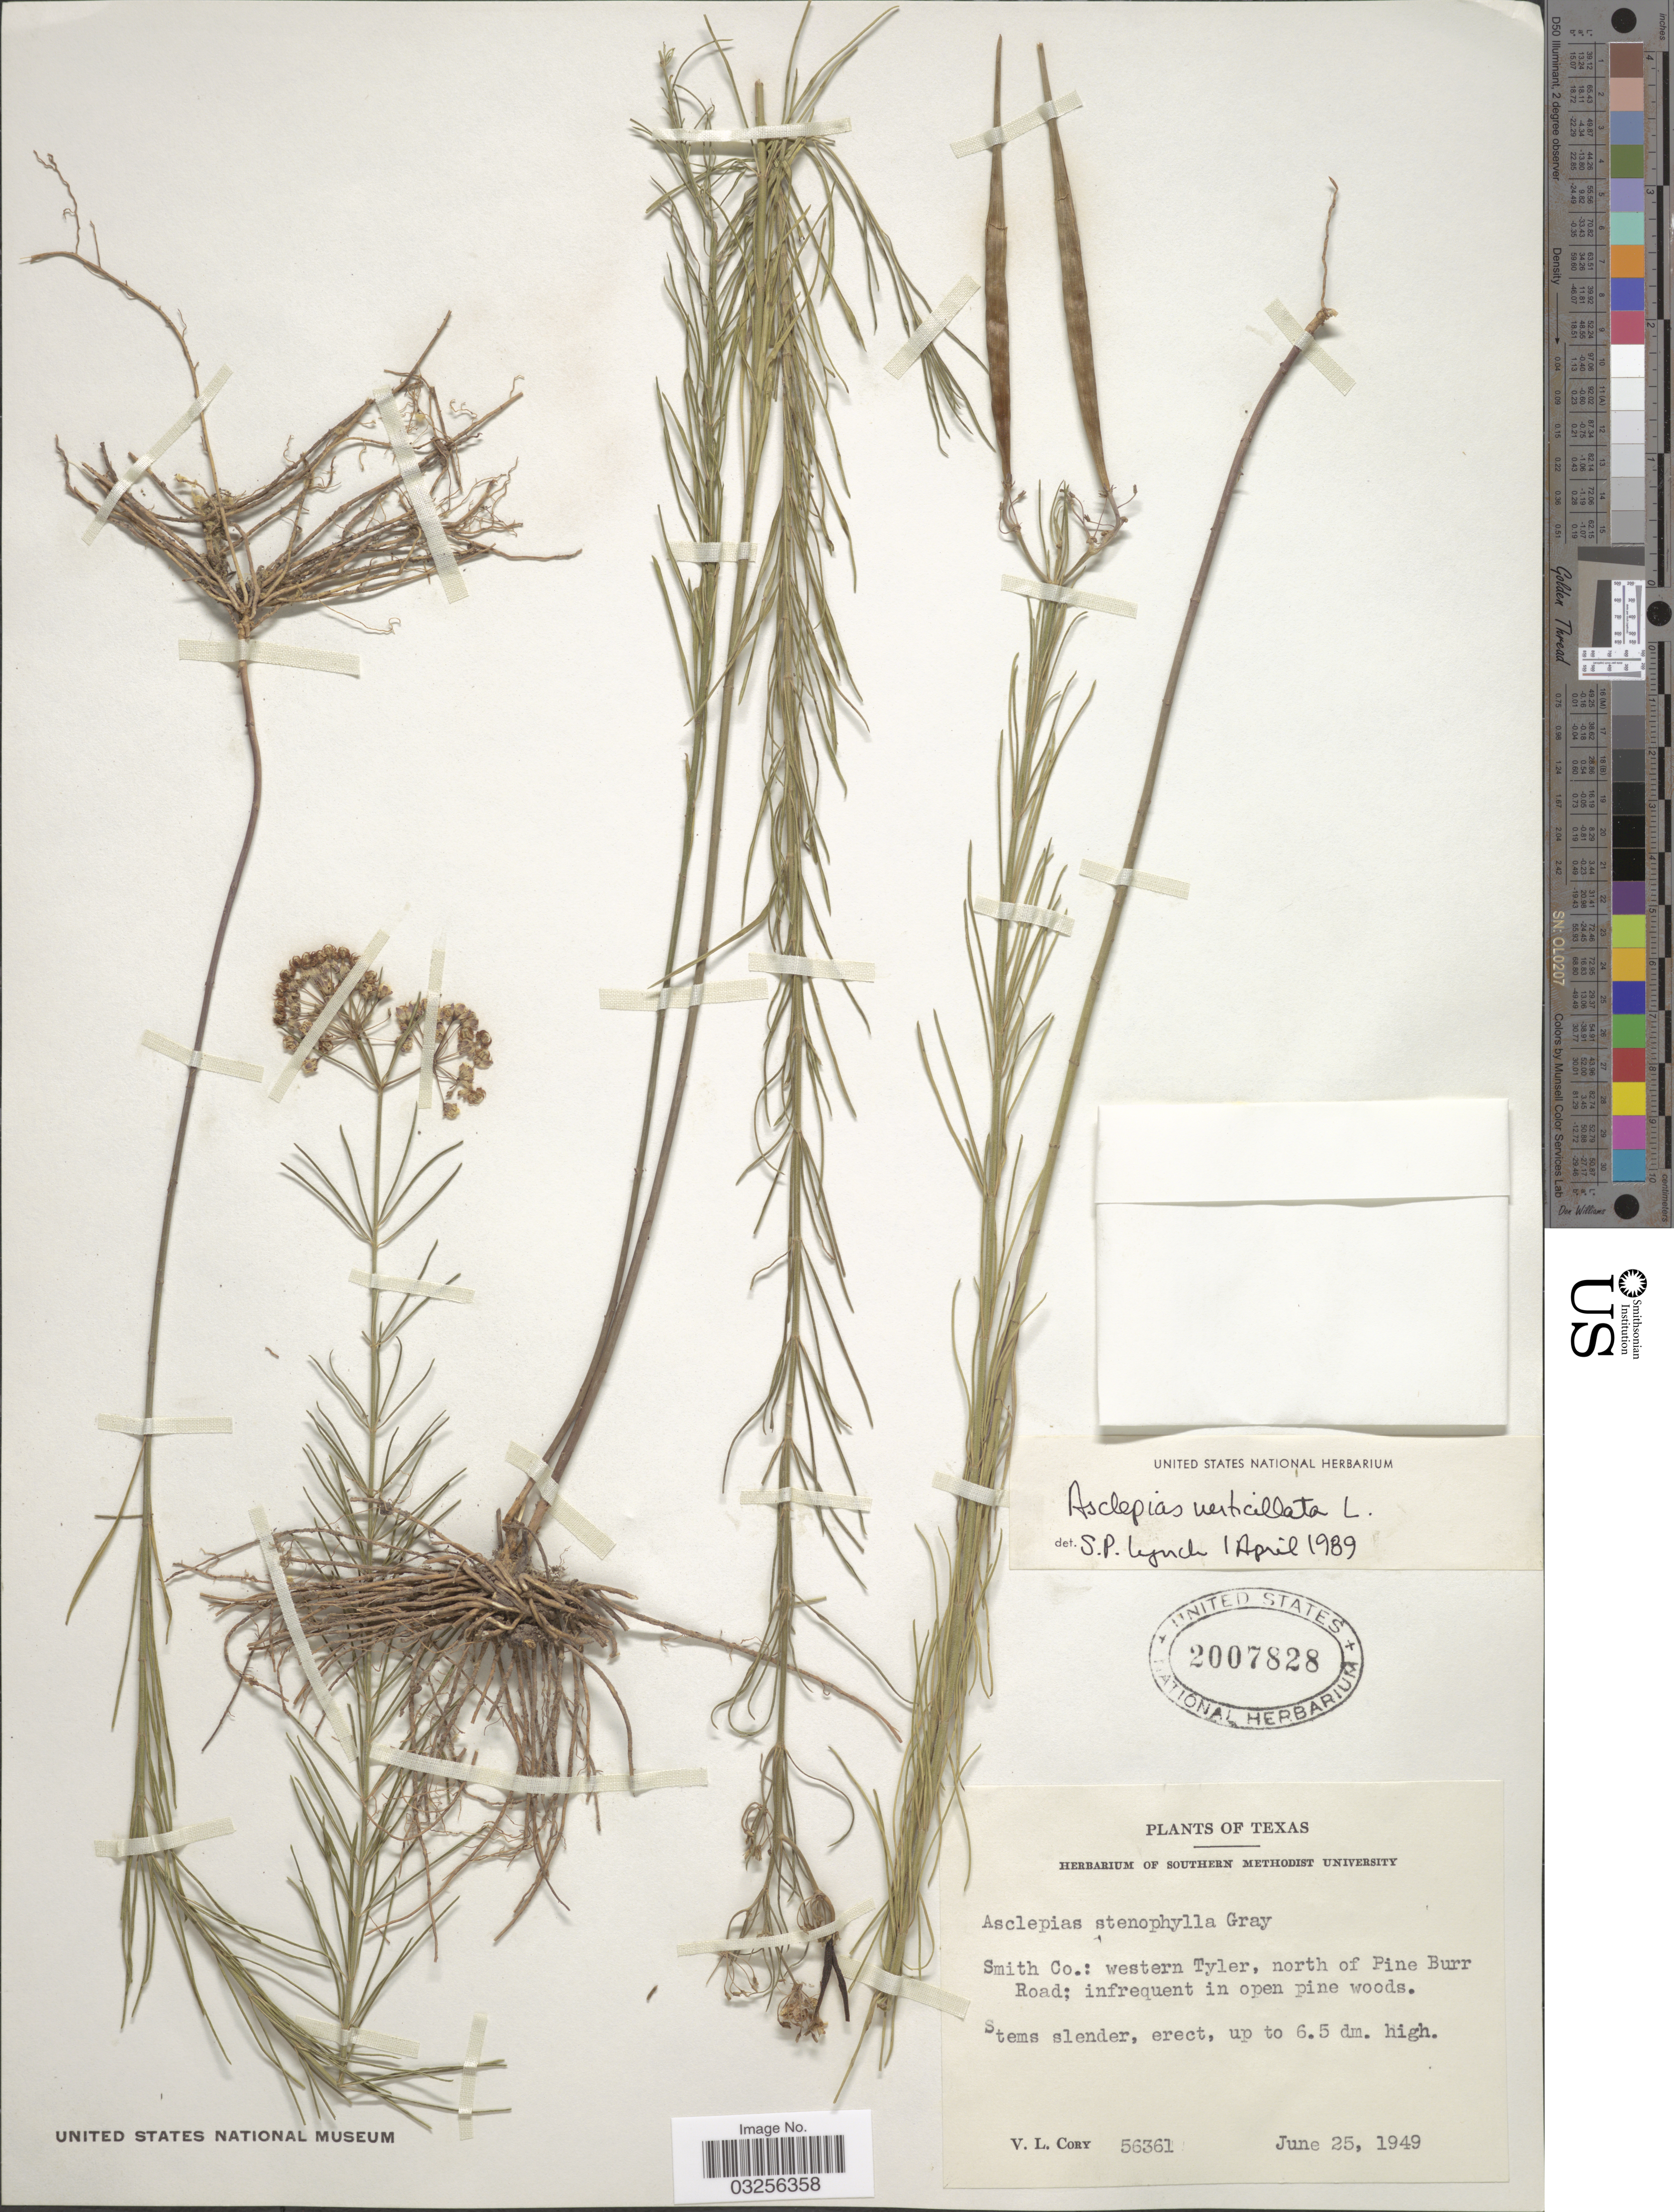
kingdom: Plantae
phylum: Tracheophyta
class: Magnoliopsida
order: Gentianales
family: Apocynaceae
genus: Asclepias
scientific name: Asclepias verticillata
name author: L.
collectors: V. Cory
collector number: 56361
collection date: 1949-06-25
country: United States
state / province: Texas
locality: Smith Co.: western Tyler, north of Pine Burr Road; infrequent in open pine woods.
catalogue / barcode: US 2007828